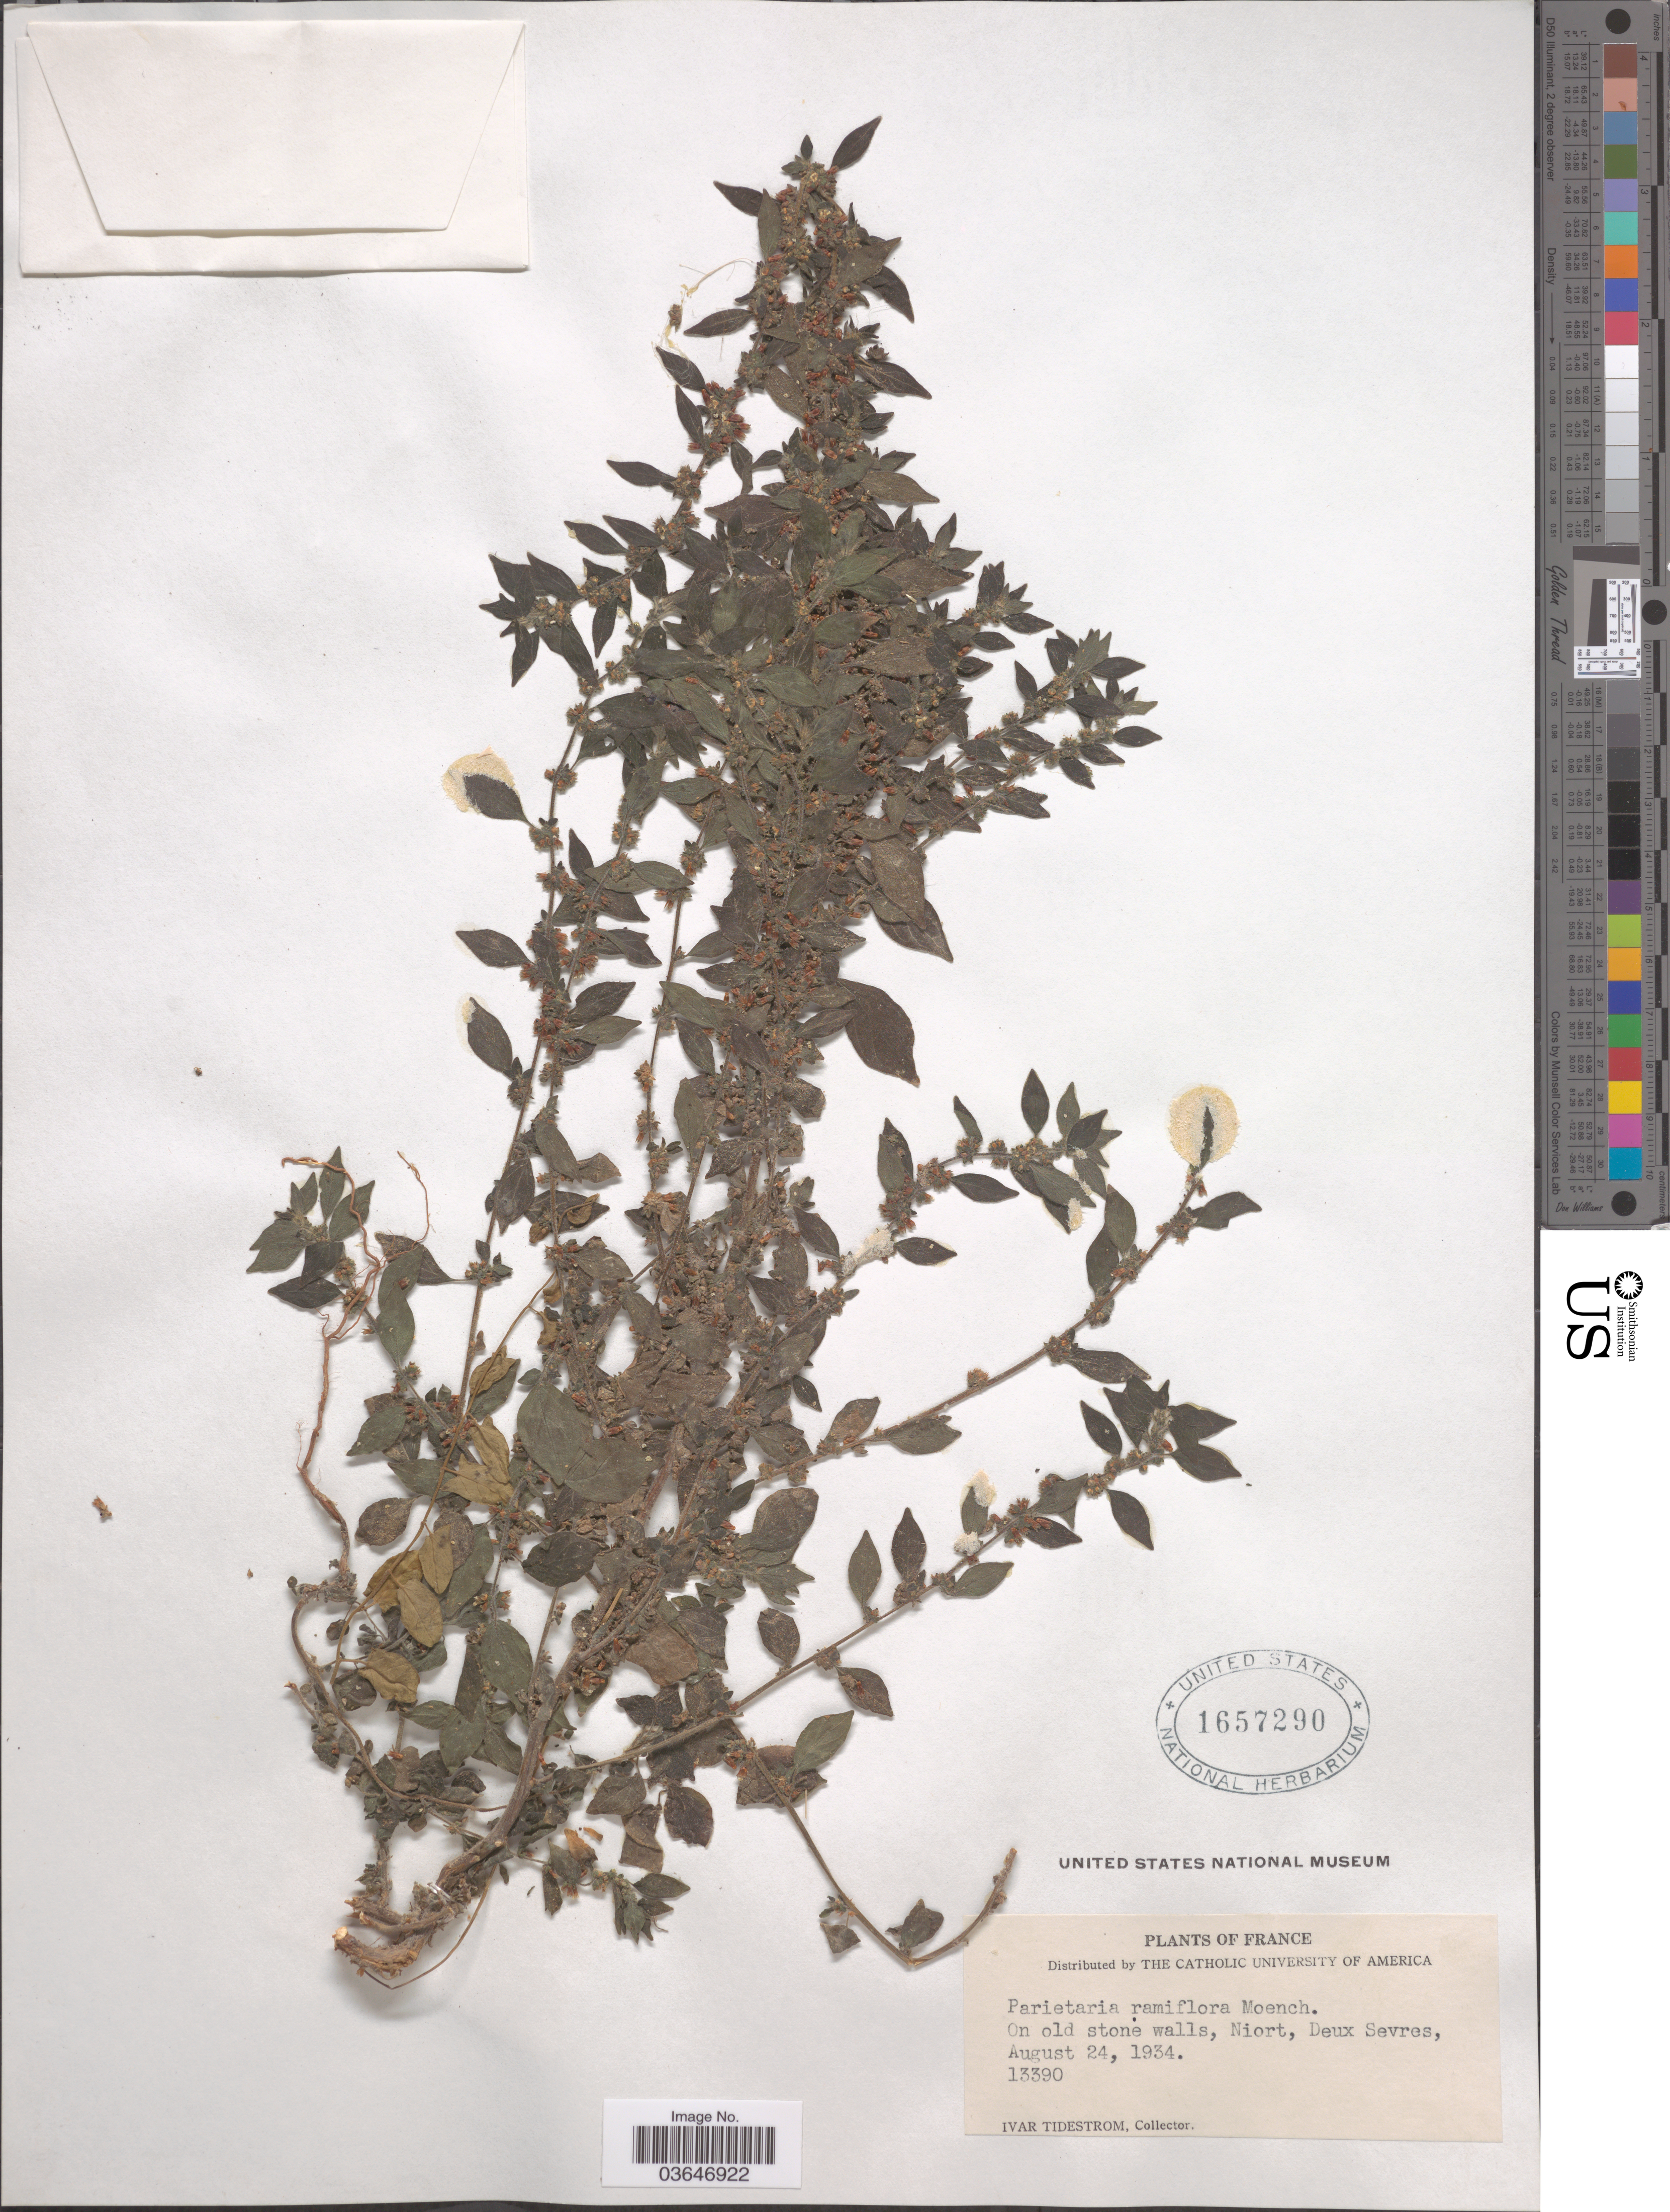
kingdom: Plantae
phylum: Tracheophyta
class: Magnoliopsida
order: Rosales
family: Urticaceae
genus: Parietaria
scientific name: Parietaria ramiflora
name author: Moench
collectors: I. F. Tidestrom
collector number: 13390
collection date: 1934-08-24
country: France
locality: On old stone walls, Niort, Deux Sevres.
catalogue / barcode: US 1657290